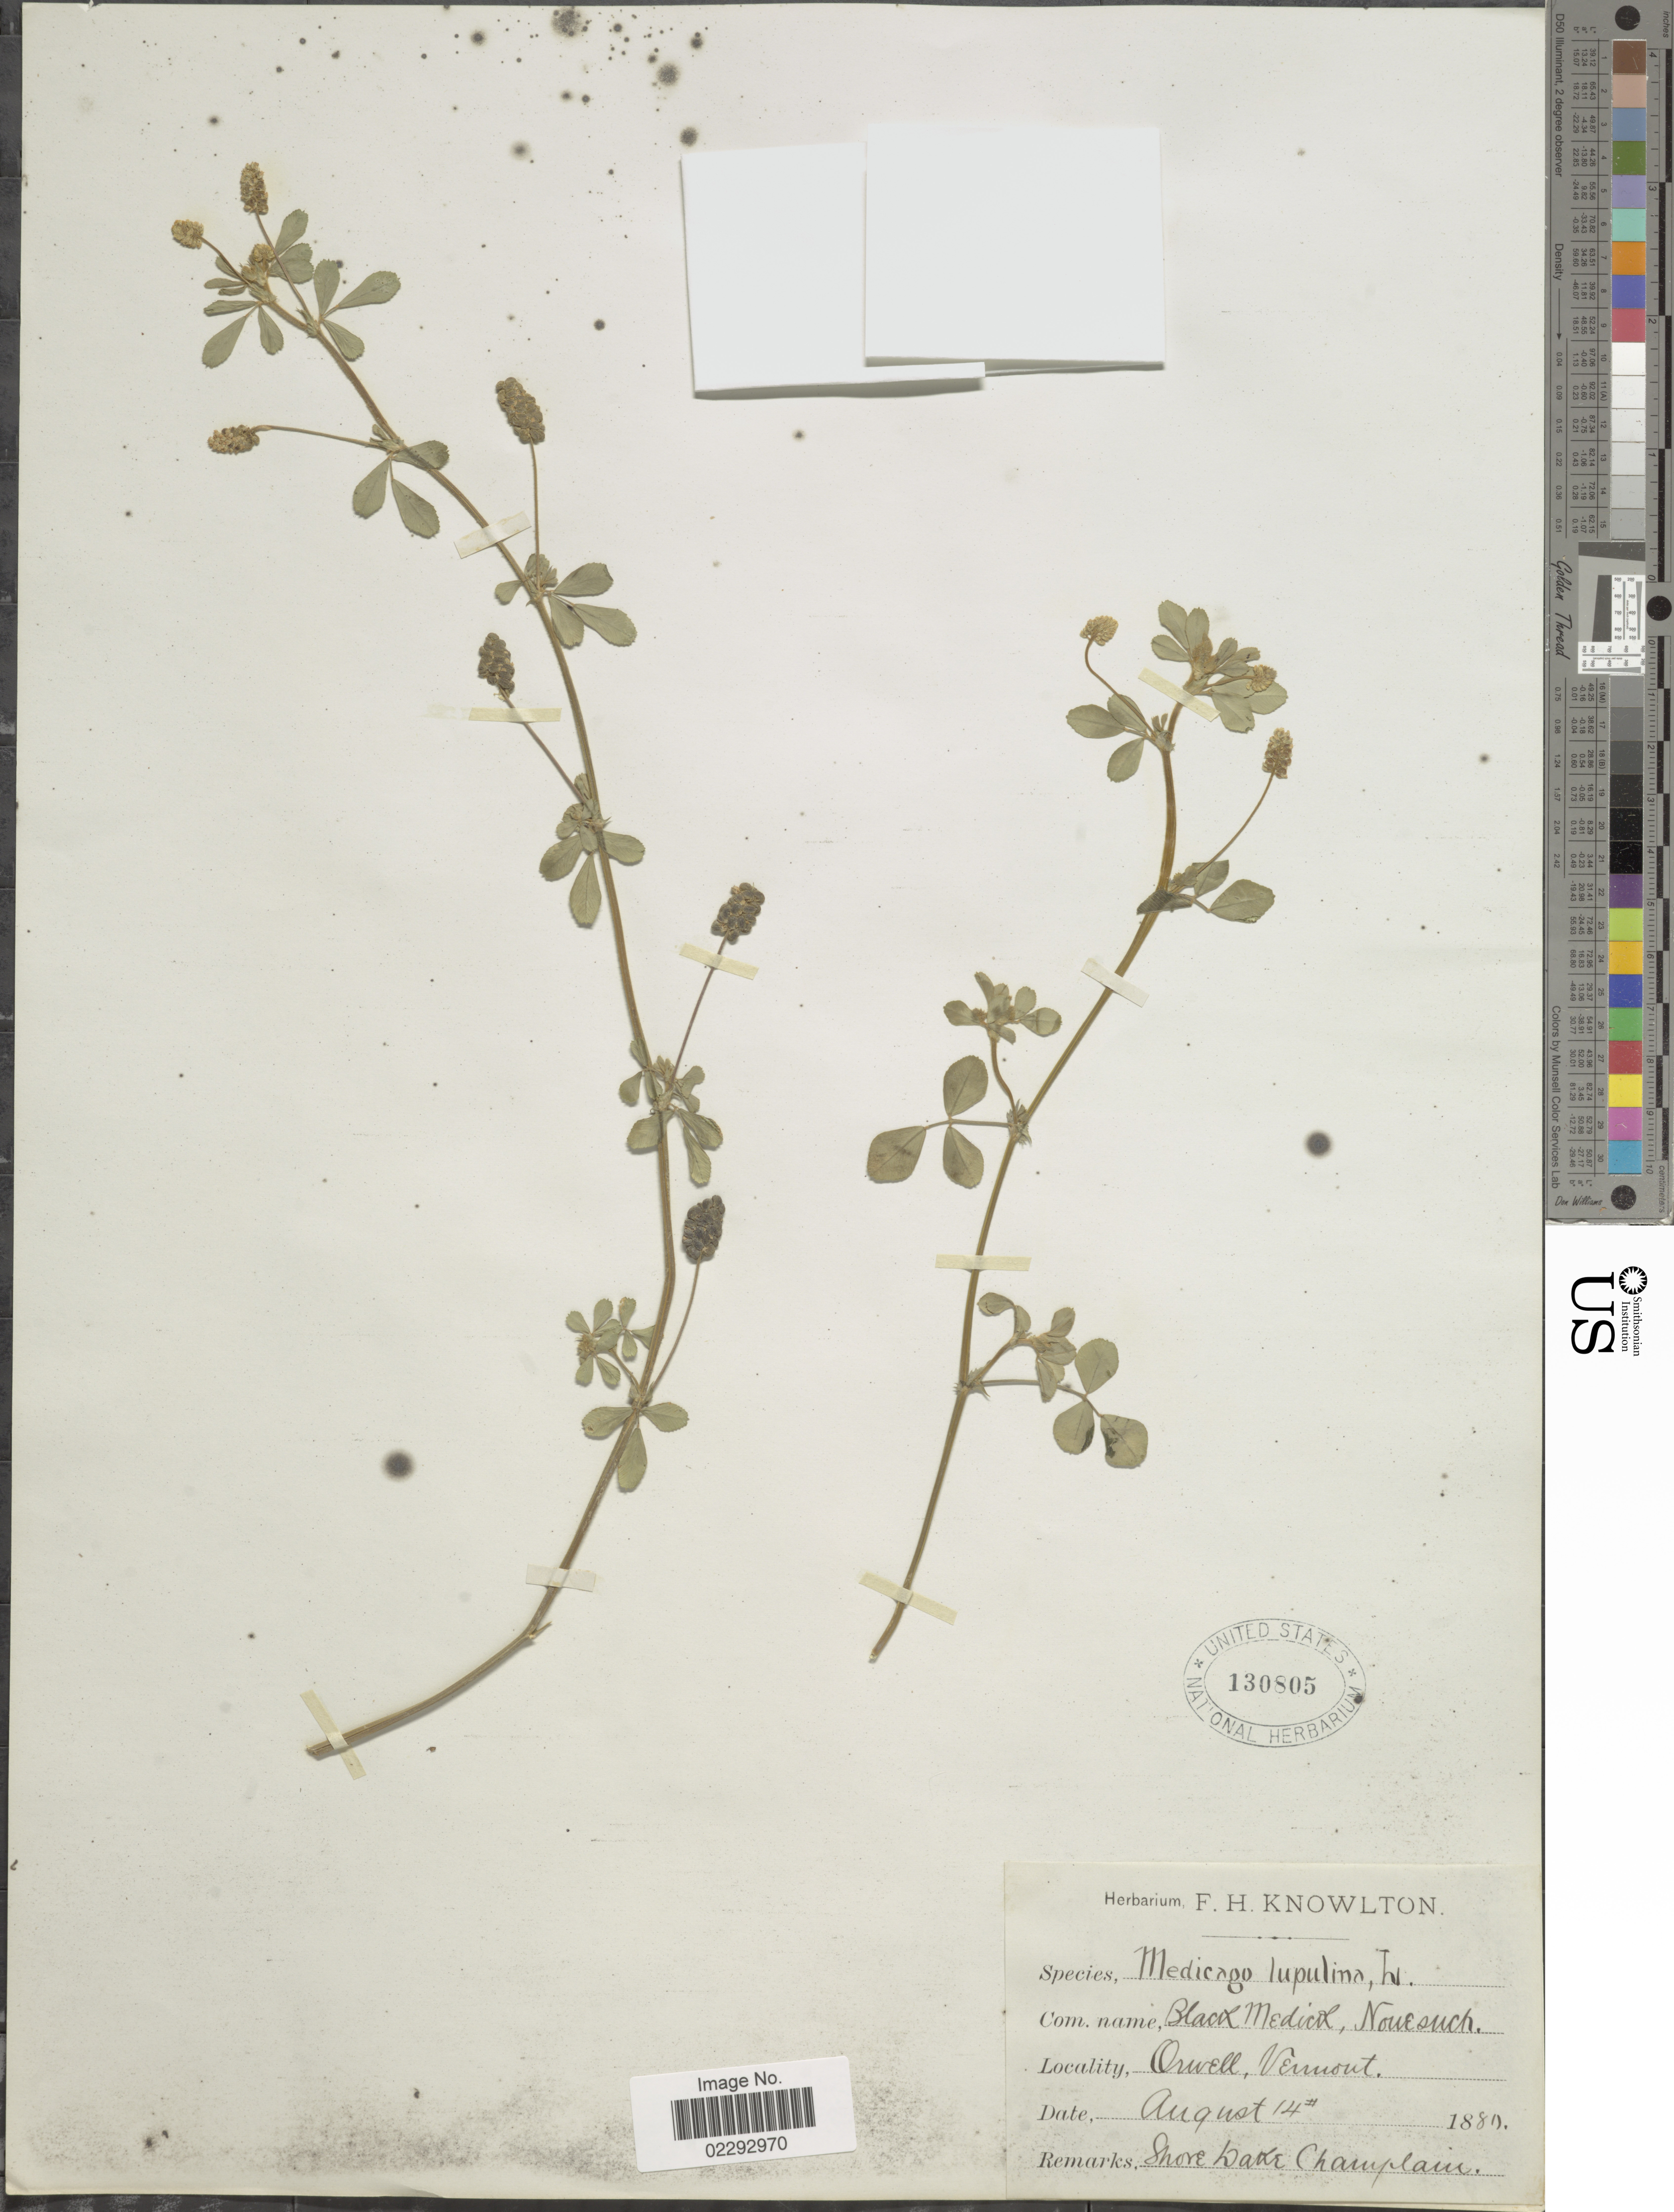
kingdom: Plantae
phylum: Tracheophyta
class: Magnoliopsida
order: Fabales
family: Fabaceae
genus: Medicago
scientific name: Medicago lupulina var. lupulina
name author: L.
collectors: ex herb. F.H. Knowlton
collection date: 1880-08-14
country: United States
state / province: Vermont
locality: Orwell, Vermont.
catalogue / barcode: US 130805